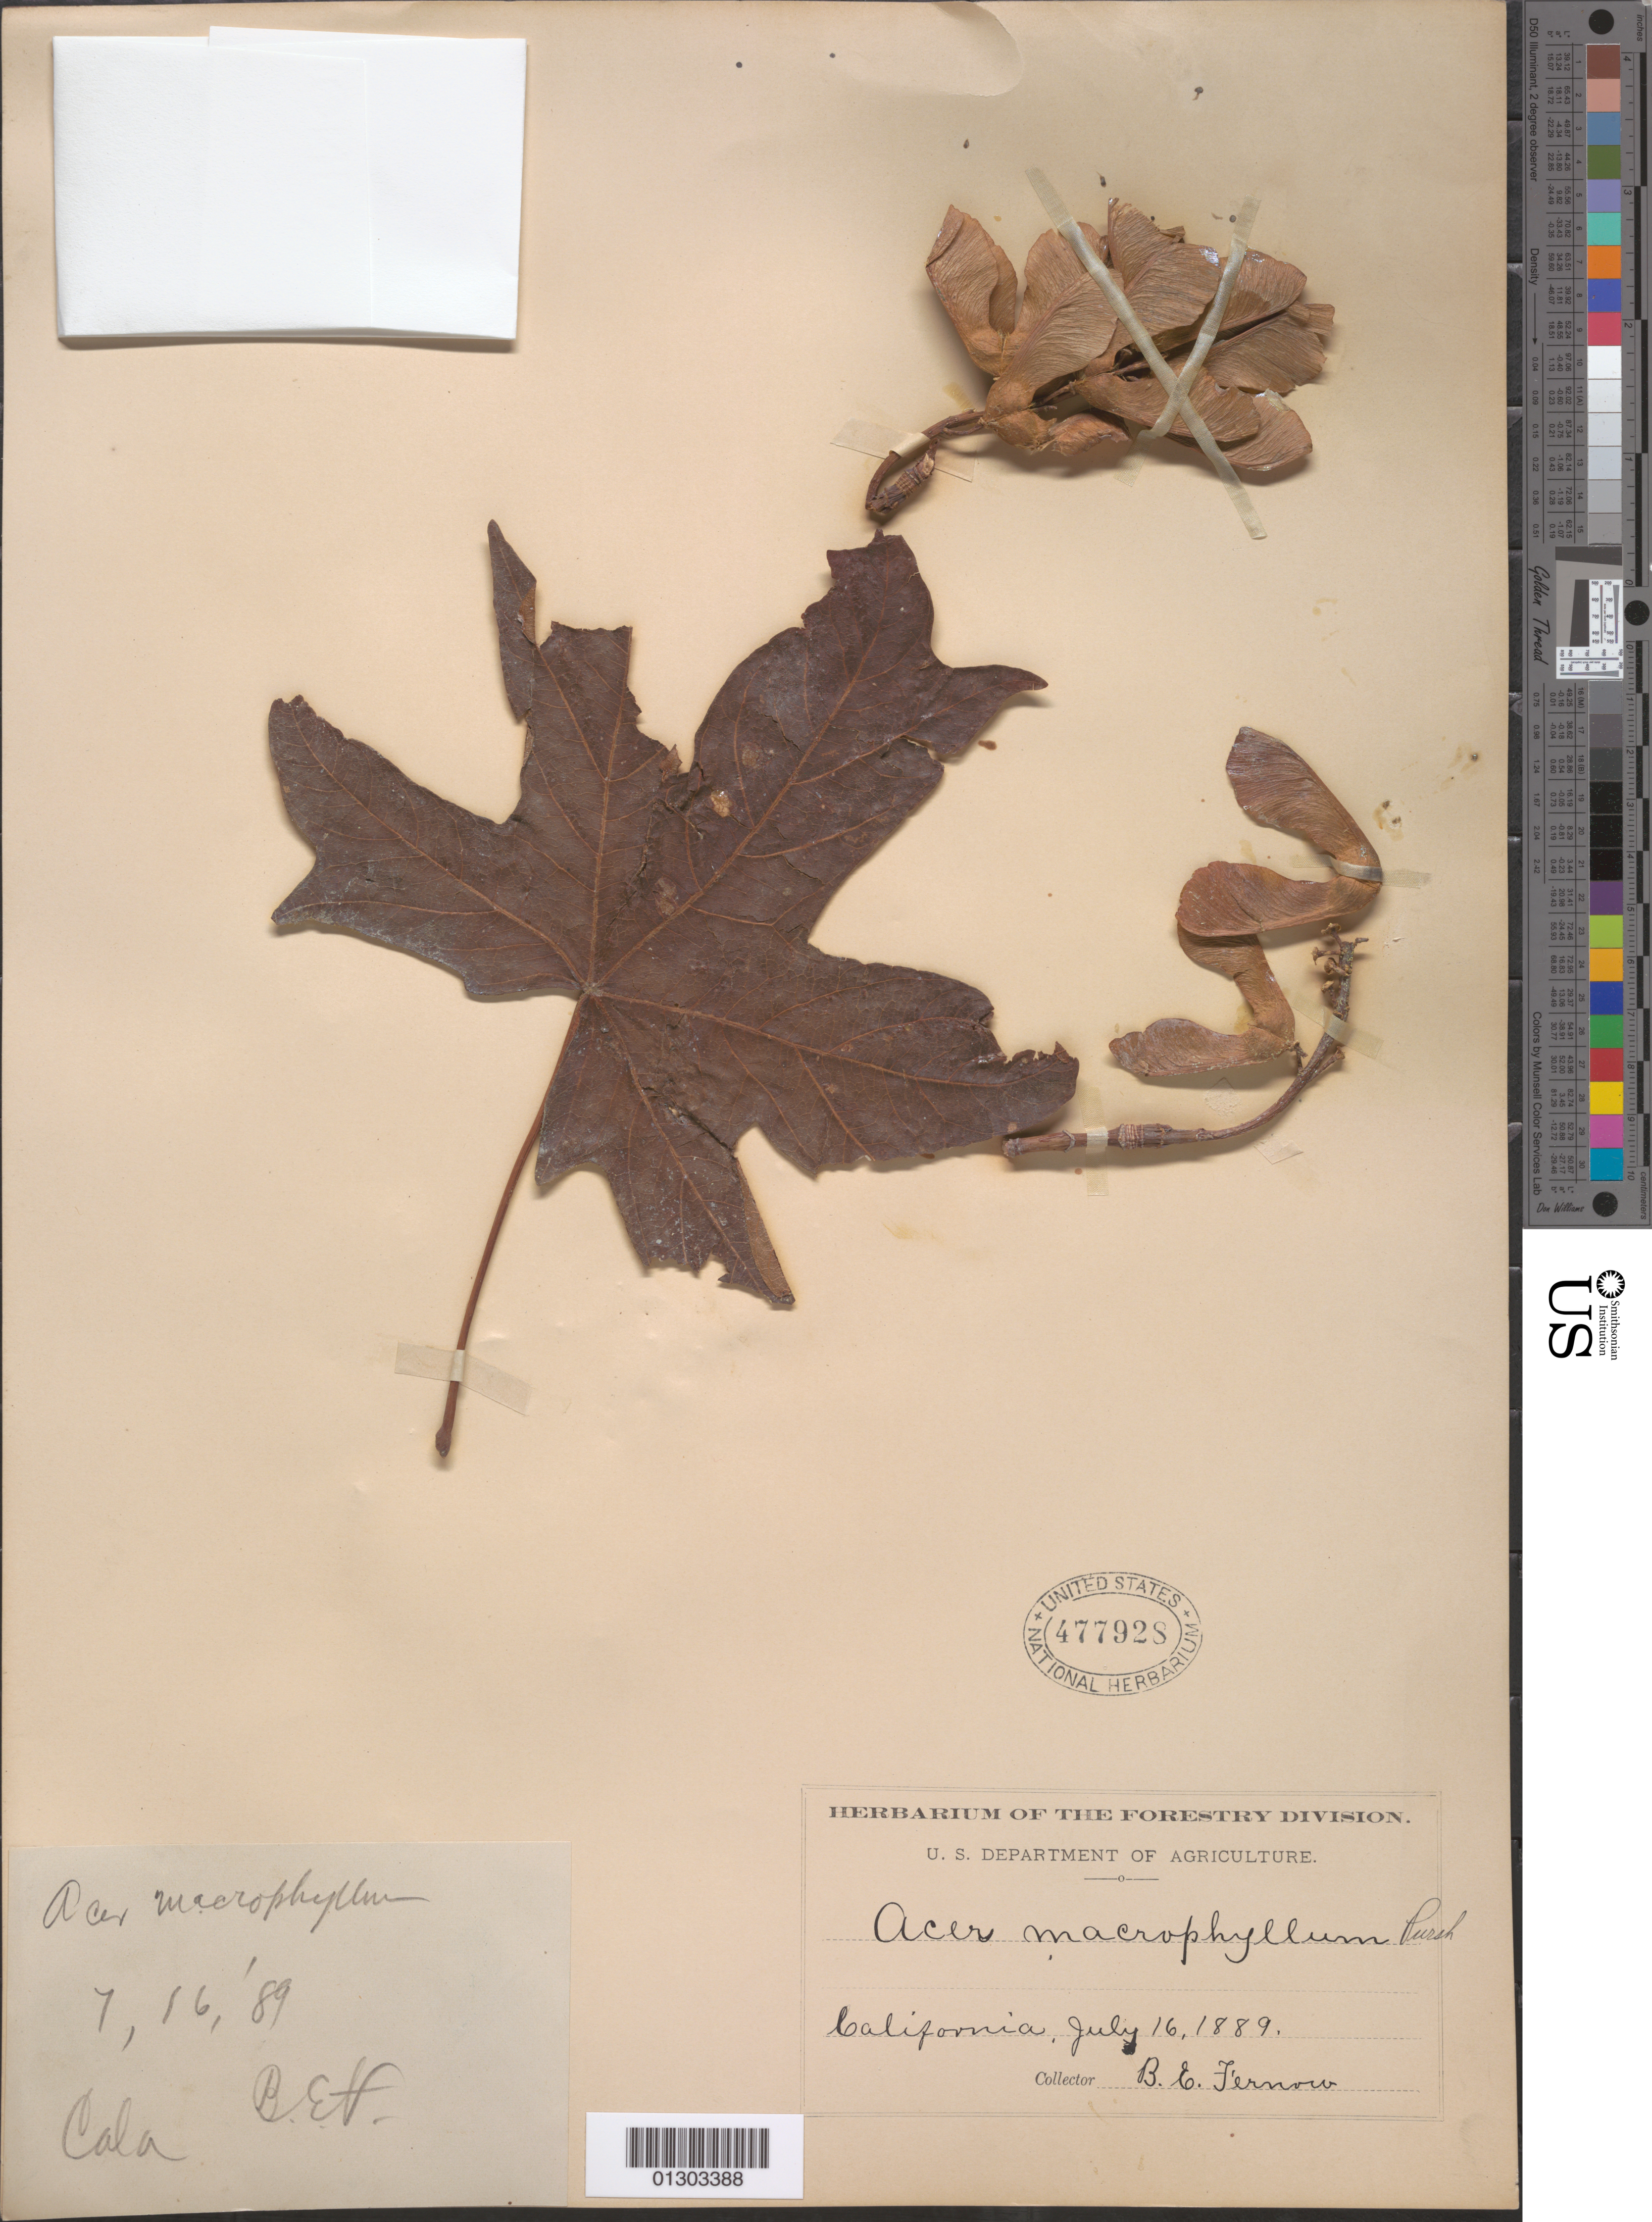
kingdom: Plantae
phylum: Tracheophyta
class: Magnoliopsida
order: Sapindales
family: Sapindaceae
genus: Acer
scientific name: Acer macrophyllum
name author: Pursh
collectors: B. Fernow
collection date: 1889-07-16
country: United States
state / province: California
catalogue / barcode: US 477928